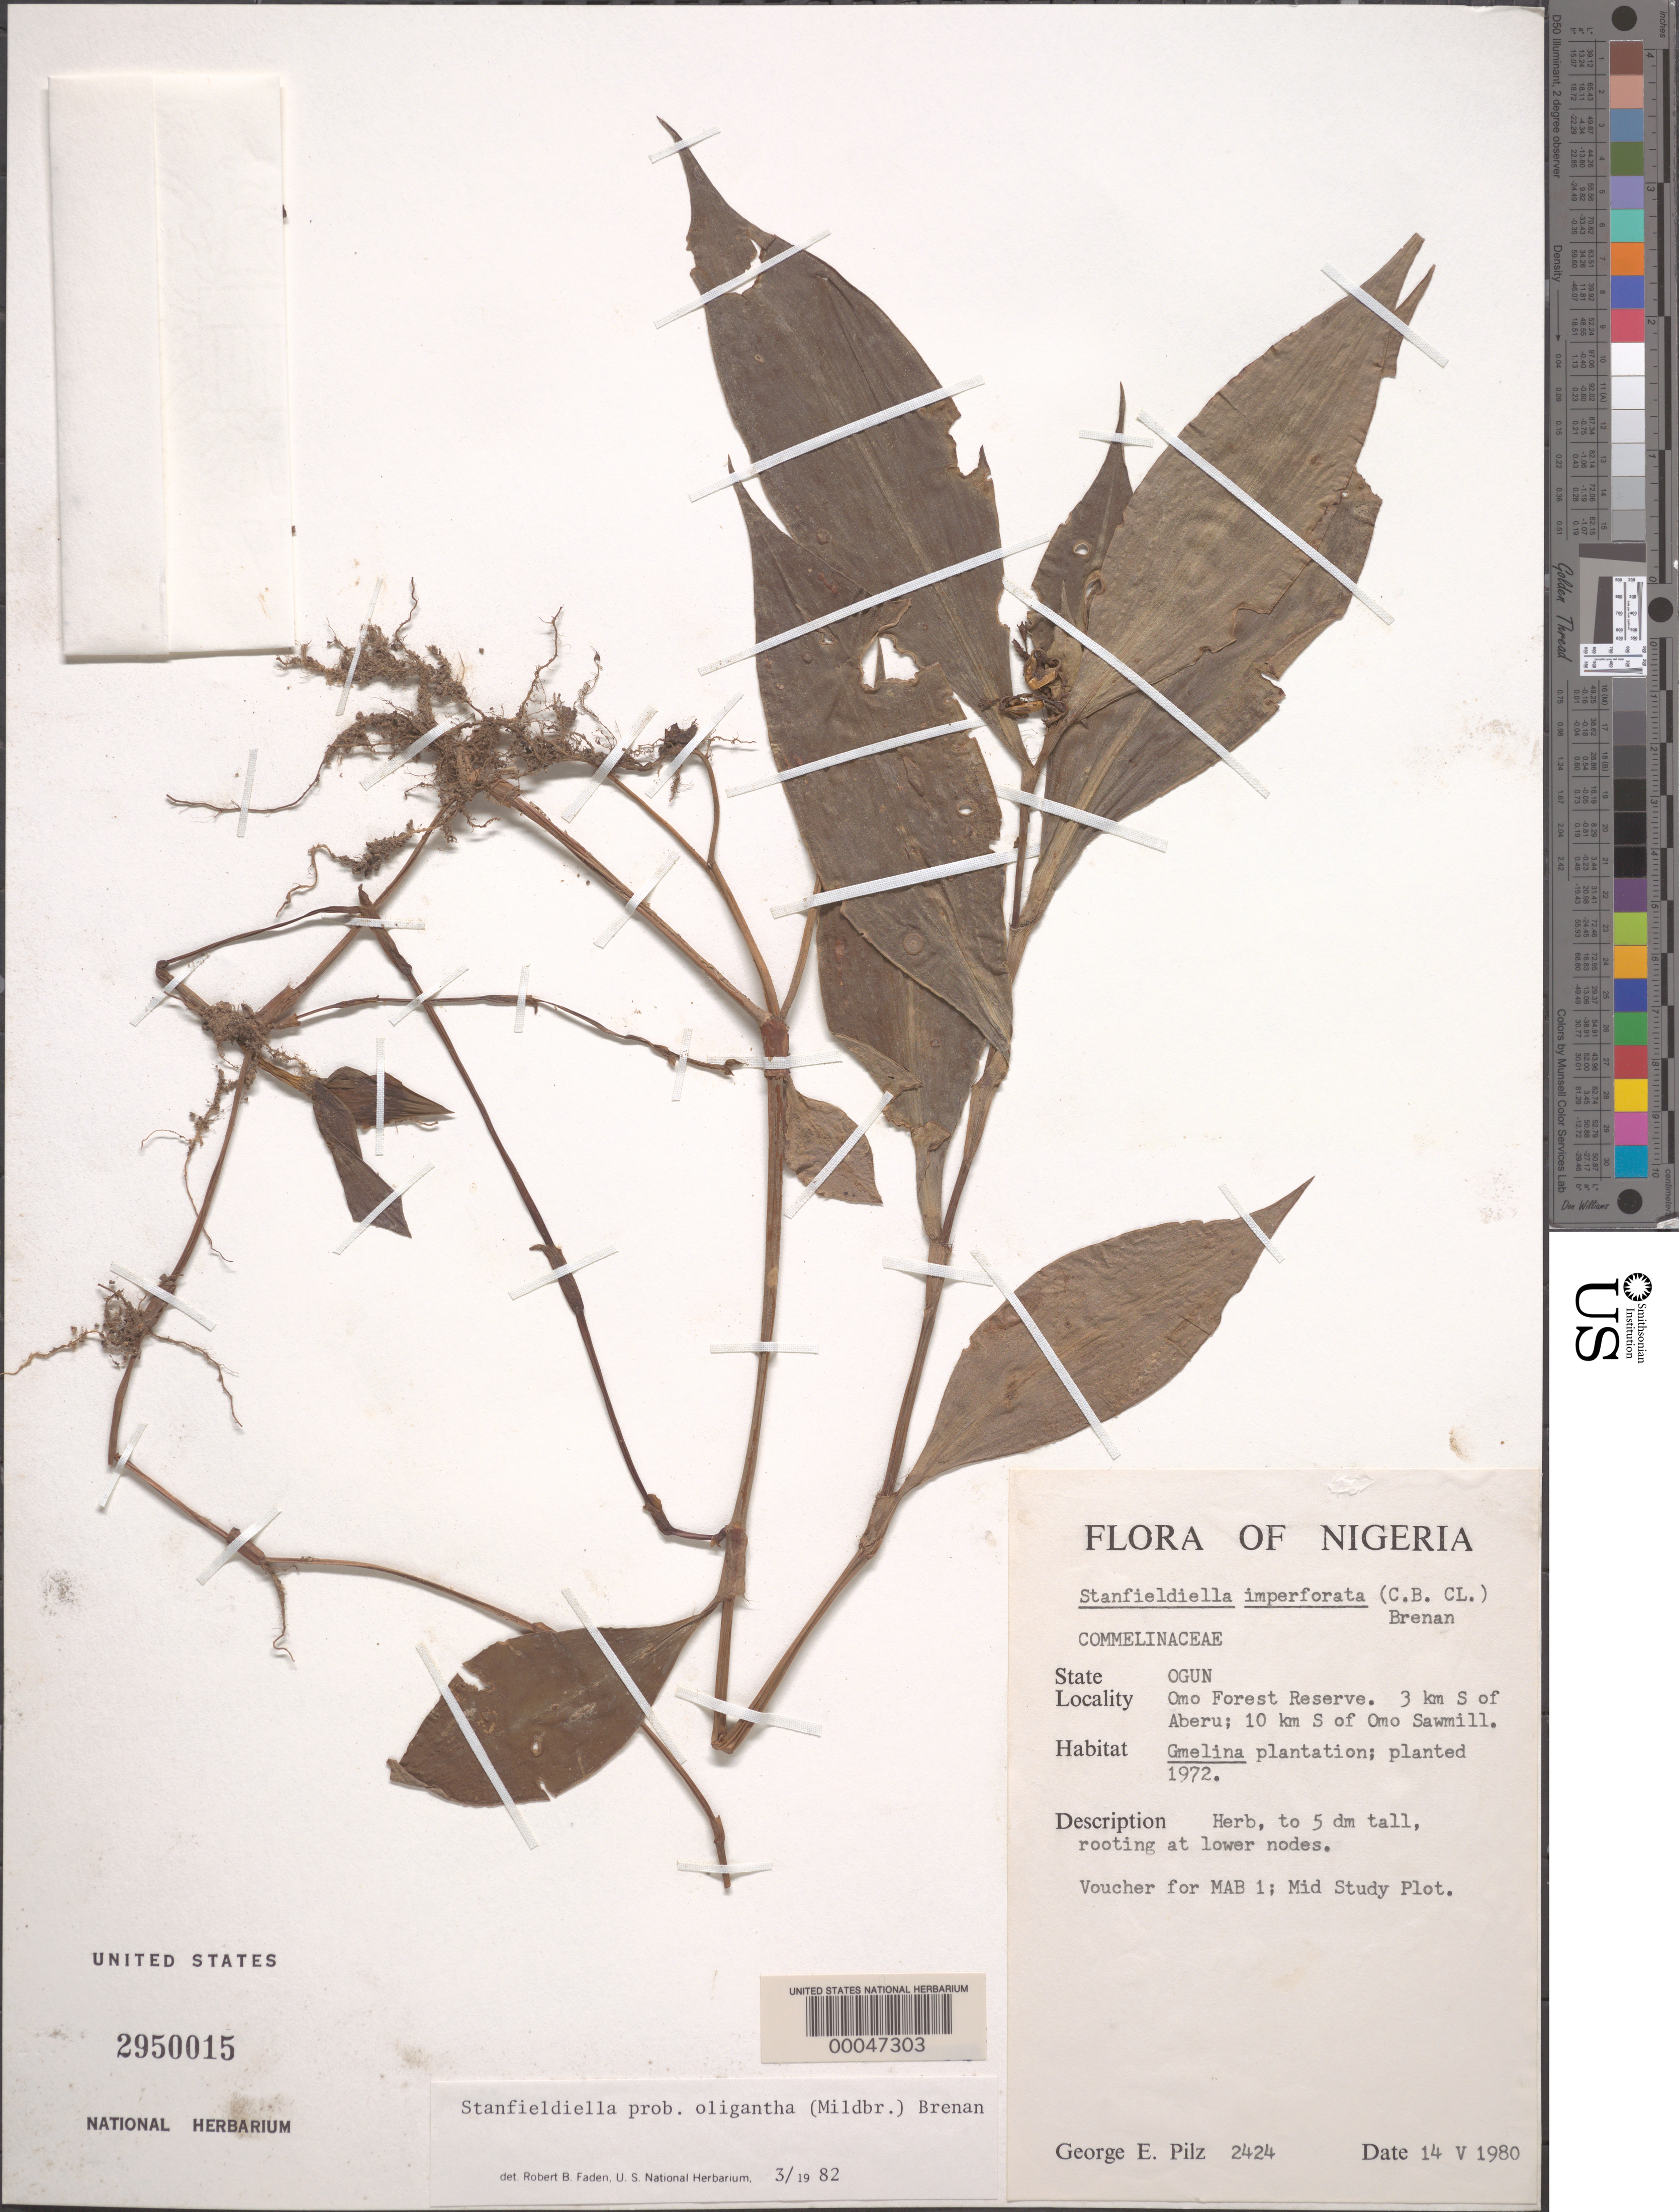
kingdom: Plantae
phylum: Tracheophyta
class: Liliopsida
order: Commelinales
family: Commelinaceae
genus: Stanfieldiella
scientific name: Stanfieldiella oligantha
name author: (Mildbr.) Brenan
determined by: Faden, Robert B., (US), Smithsonian Institution - National Museum of Natural History (UNITED STATES)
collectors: G. E. Pilz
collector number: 2424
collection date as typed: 14 May 1980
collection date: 1980-05-14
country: Nigeria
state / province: Ogun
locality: Omo forest reserve, s of aberu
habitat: Plantation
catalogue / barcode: US 2950015